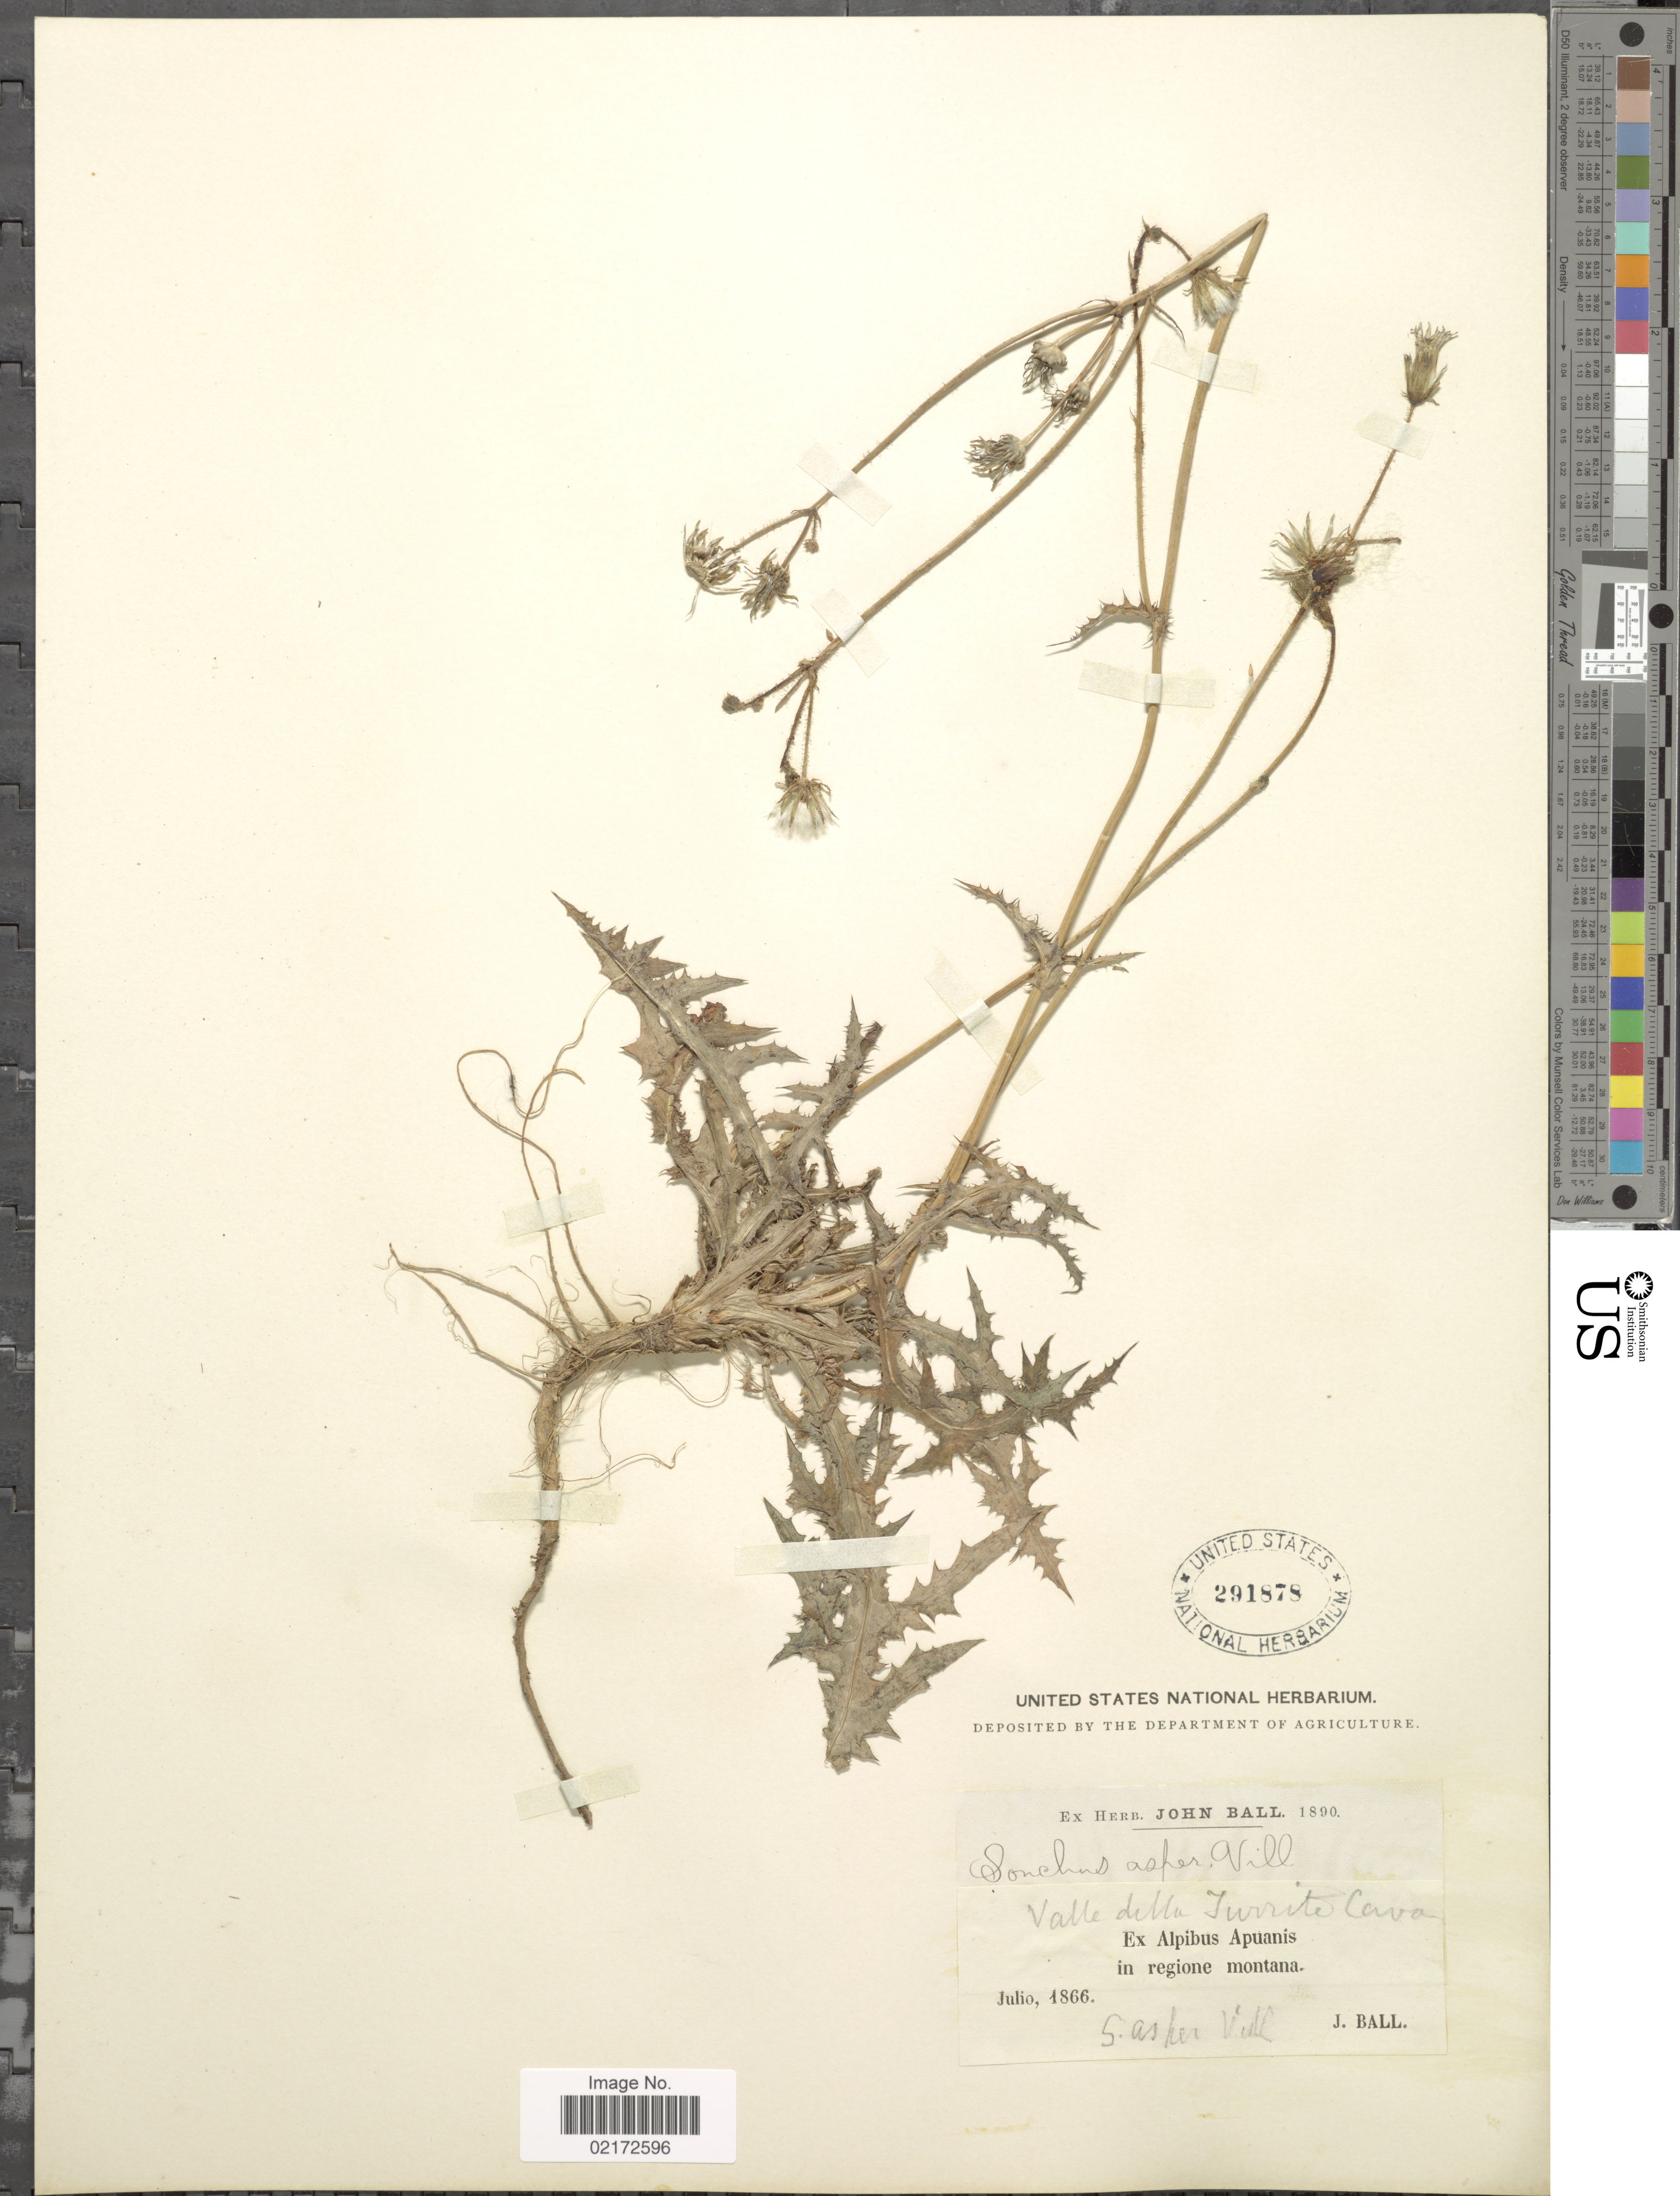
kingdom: Plantae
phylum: Tracheophyta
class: Magnoliopsida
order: Asterales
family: Asteraceae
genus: Sonchus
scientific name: Sonchus asper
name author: (L.) Hill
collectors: J. Ball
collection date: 1866-07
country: Italy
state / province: Tuscany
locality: Valle della Turrite Cava. Ex Alpibus Apuanis in regione montana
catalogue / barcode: US 291878